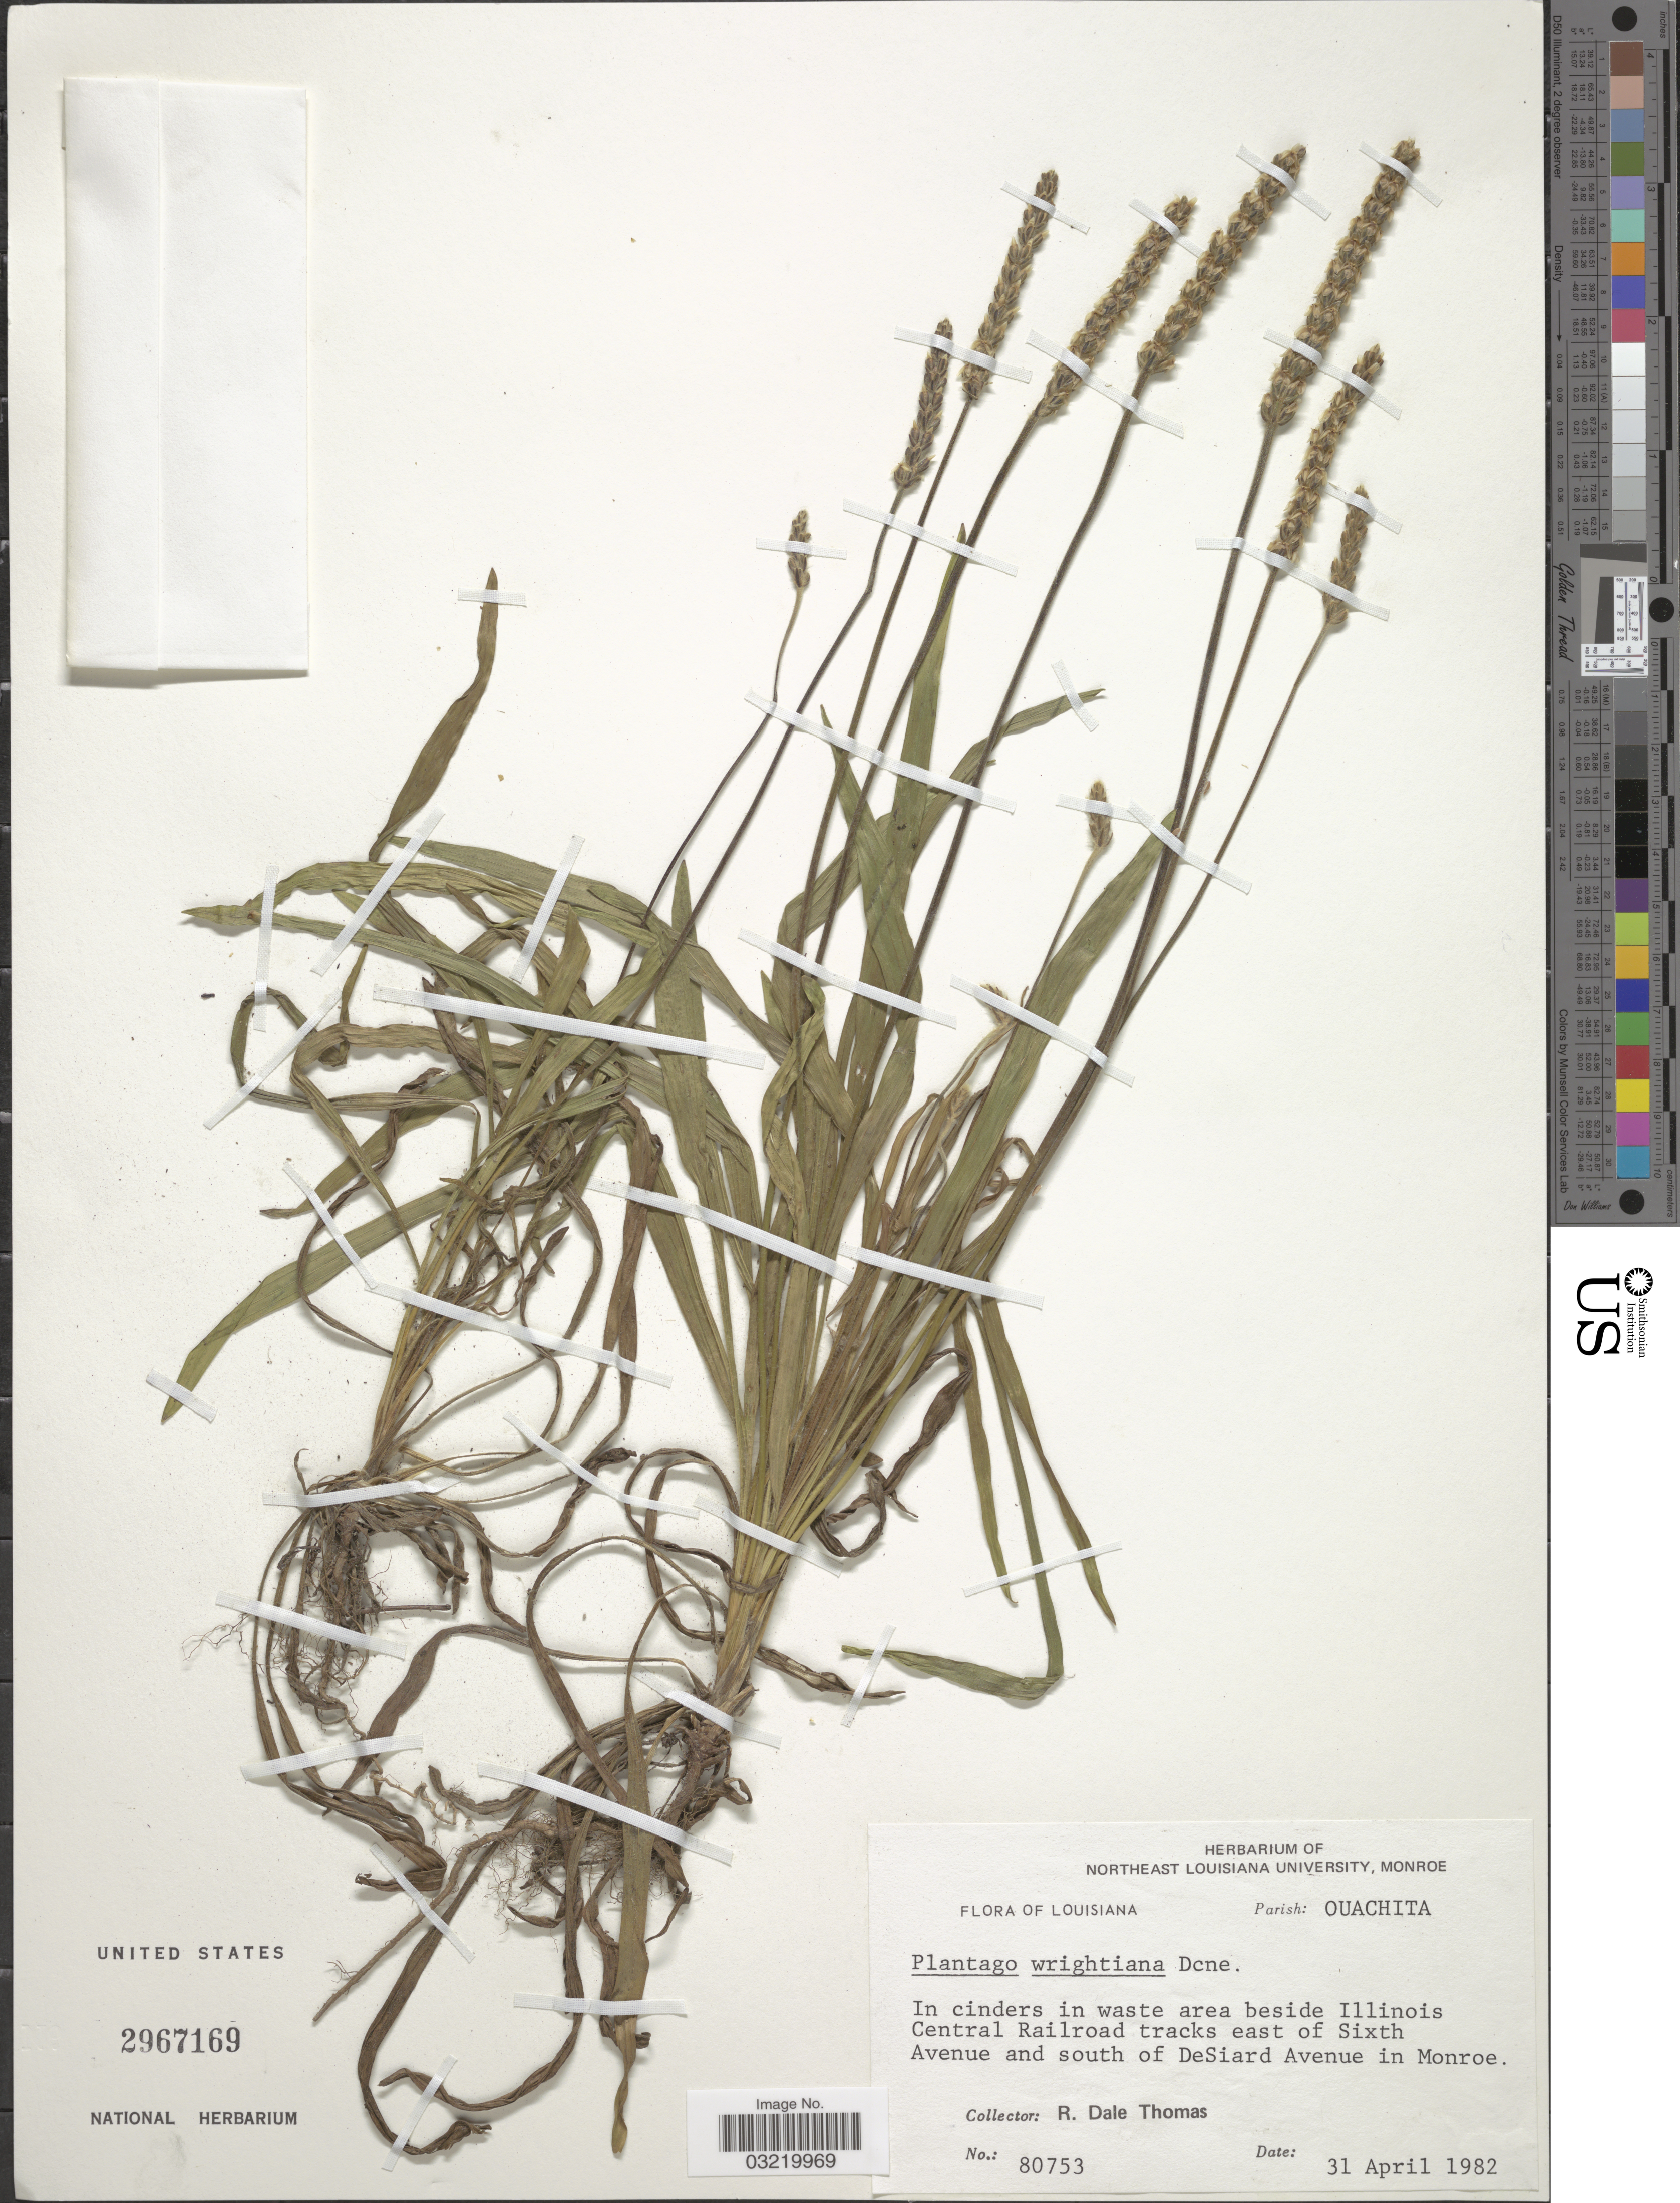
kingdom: Plantae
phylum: Tracheophyta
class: Magnoliopsida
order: Lamiales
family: Plantaginaceae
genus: Plantago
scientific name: Plantago wrightiana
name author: Decne. ex A. DC.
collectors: R. Thomas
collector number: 80753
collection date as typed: Transcribed d/m/y: 31/4/1982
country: United States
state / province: Louisiana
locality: Parish: Ouachita. In waste area beside Illinois Central Railroad tracks east of Sixth Avenue and south DeSiard Avenue in Monroe.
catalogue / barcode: US 2967169